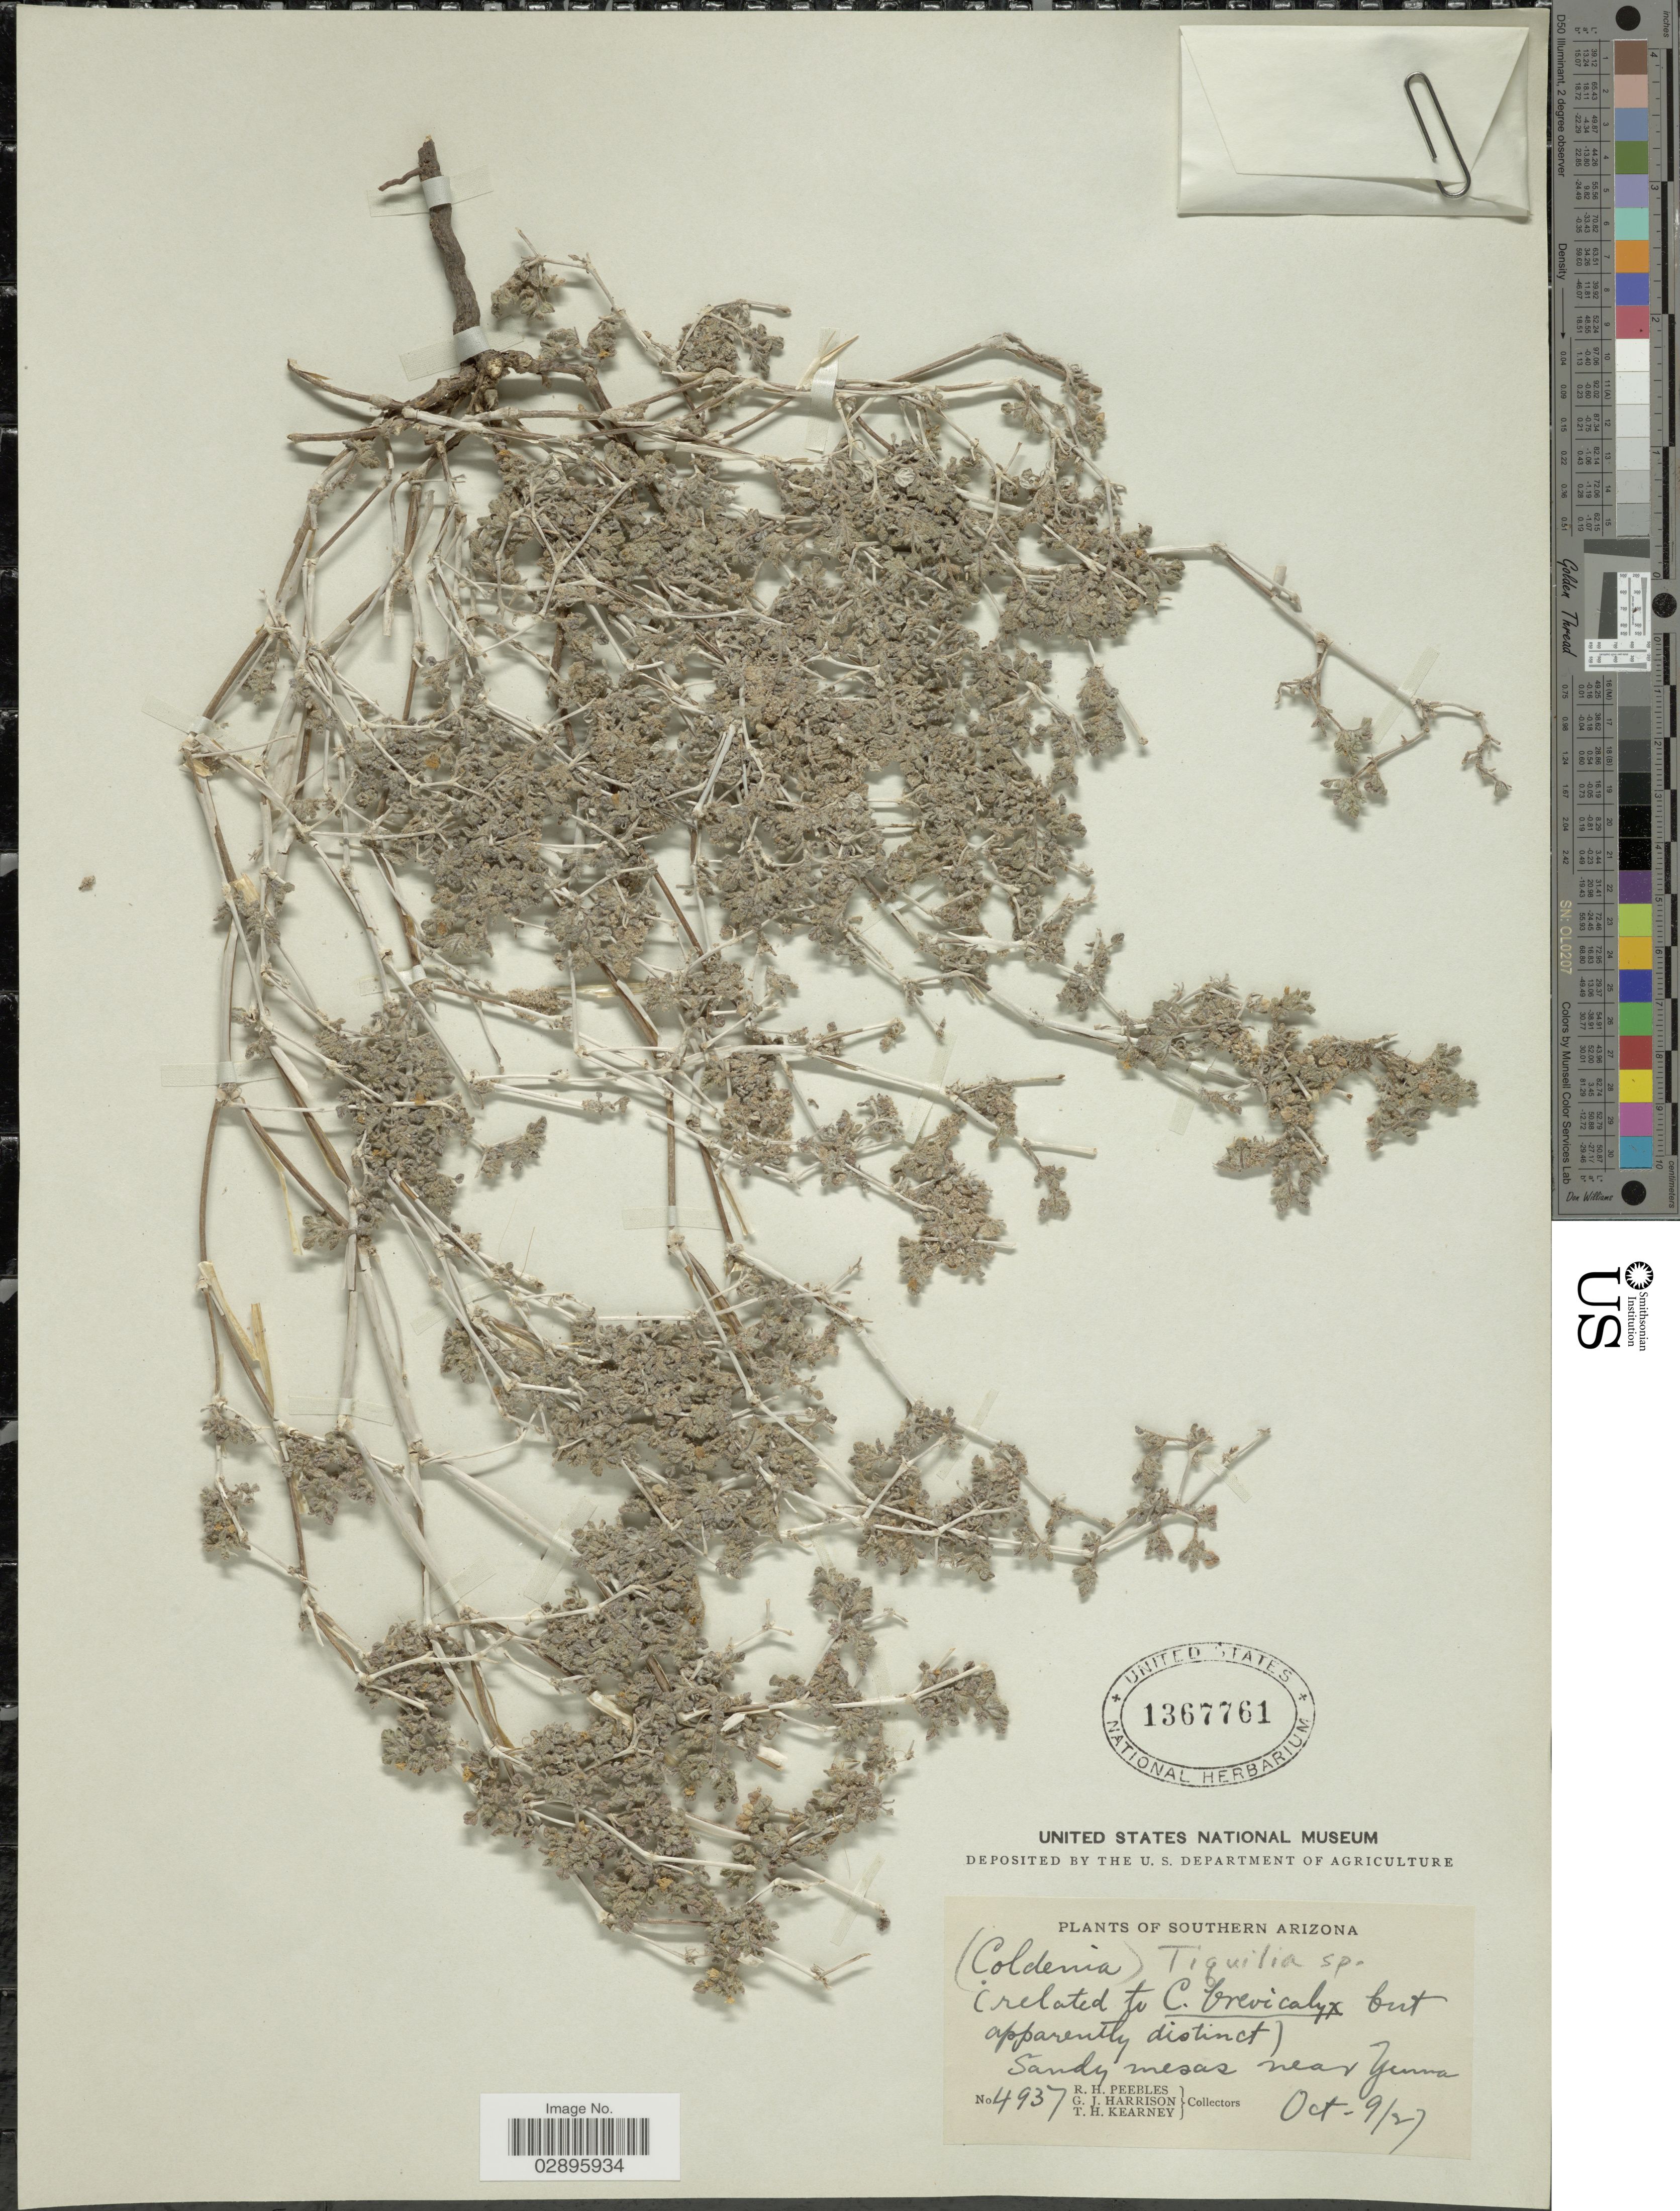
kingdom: Plantae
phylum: Tracheophyta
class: Magnoliopsida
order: Boraginales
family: Ehretiaceae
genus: Tiquilia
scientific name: Tiquilia sp.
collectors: R. H. Peebles, G. J. Harrison & T. H. Kearney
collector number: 4937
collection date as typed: Transcribed d/m/y: 9/10/27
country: United States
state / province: Arizona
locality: Southern Arizona. Sandy mesas near Yuma.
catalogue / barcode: US 1367761